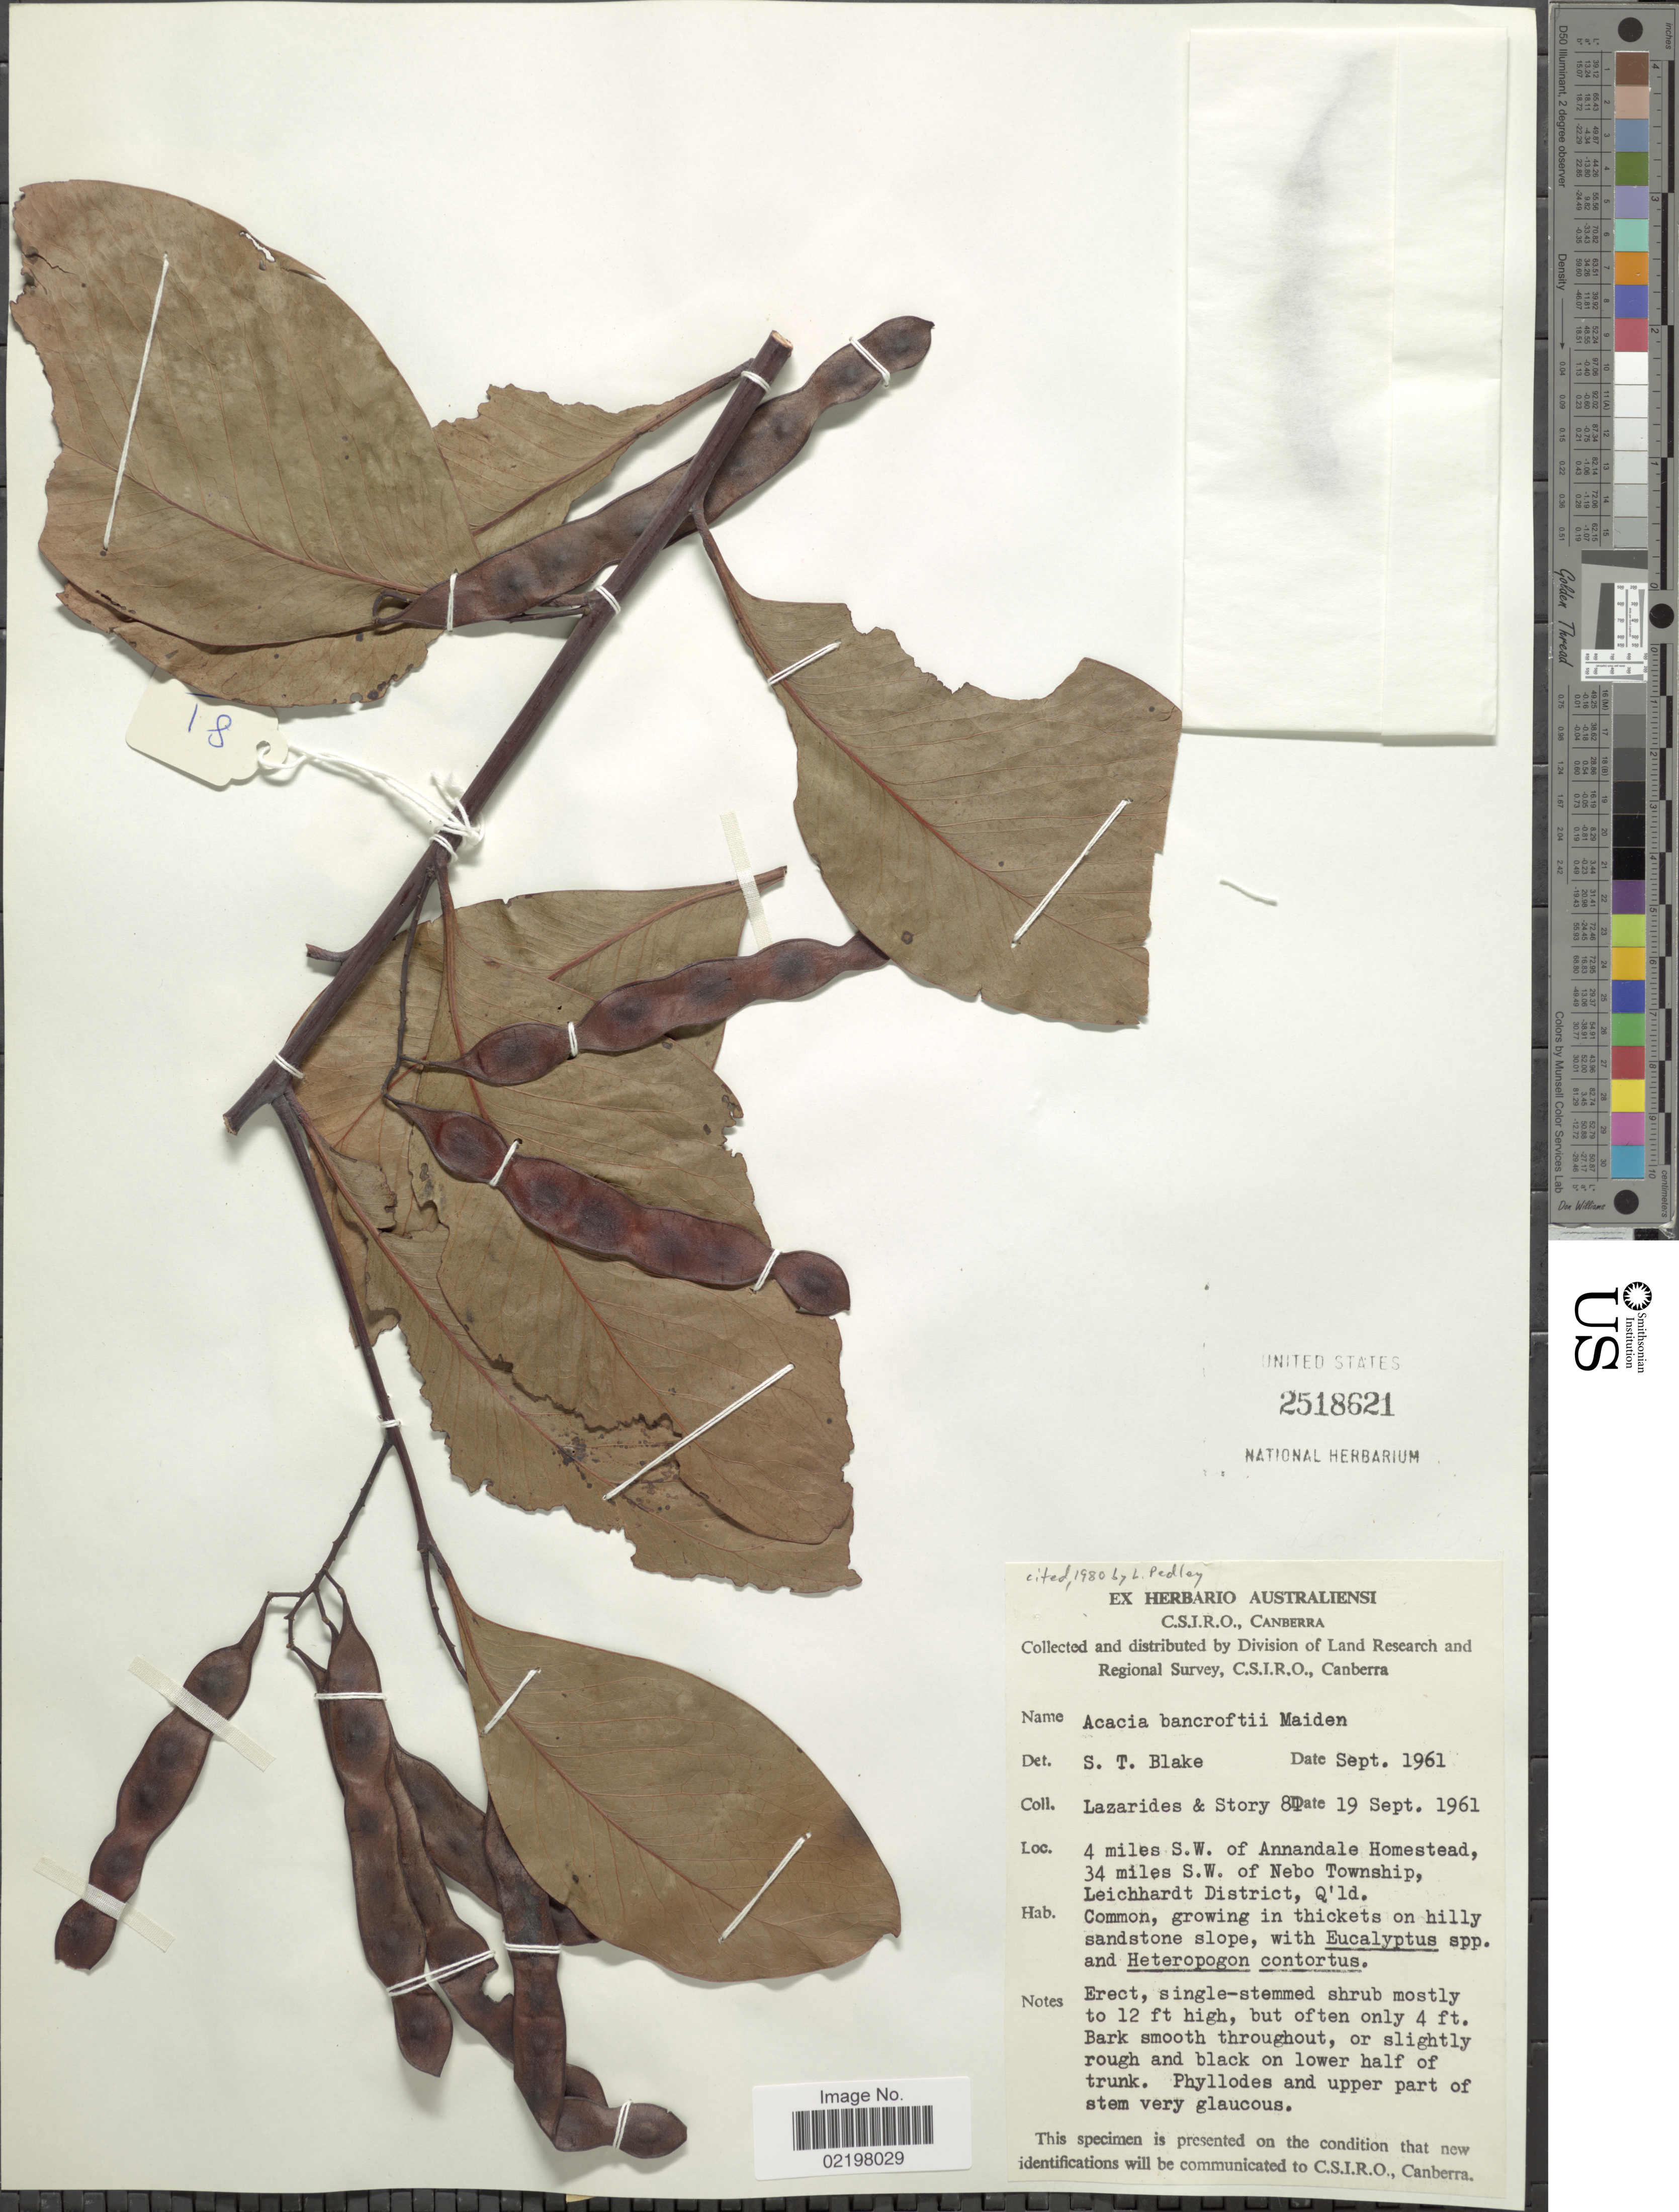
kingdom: Plantae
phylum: Tracheophyta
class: Magnoliopsida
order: Fabales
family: Fabaceae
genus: Acacia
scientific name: Acacia bancrofti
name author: Maiden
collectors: M. Lazarides & -. Story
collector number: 81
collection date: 1961-09-19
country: Australia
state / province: Queensland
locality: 4 miles S.W. of Annandale Homestead, 34 miles S.W. of Nebo Township, Leichhart Distrcit, Q' ld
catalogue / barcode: US 2518621